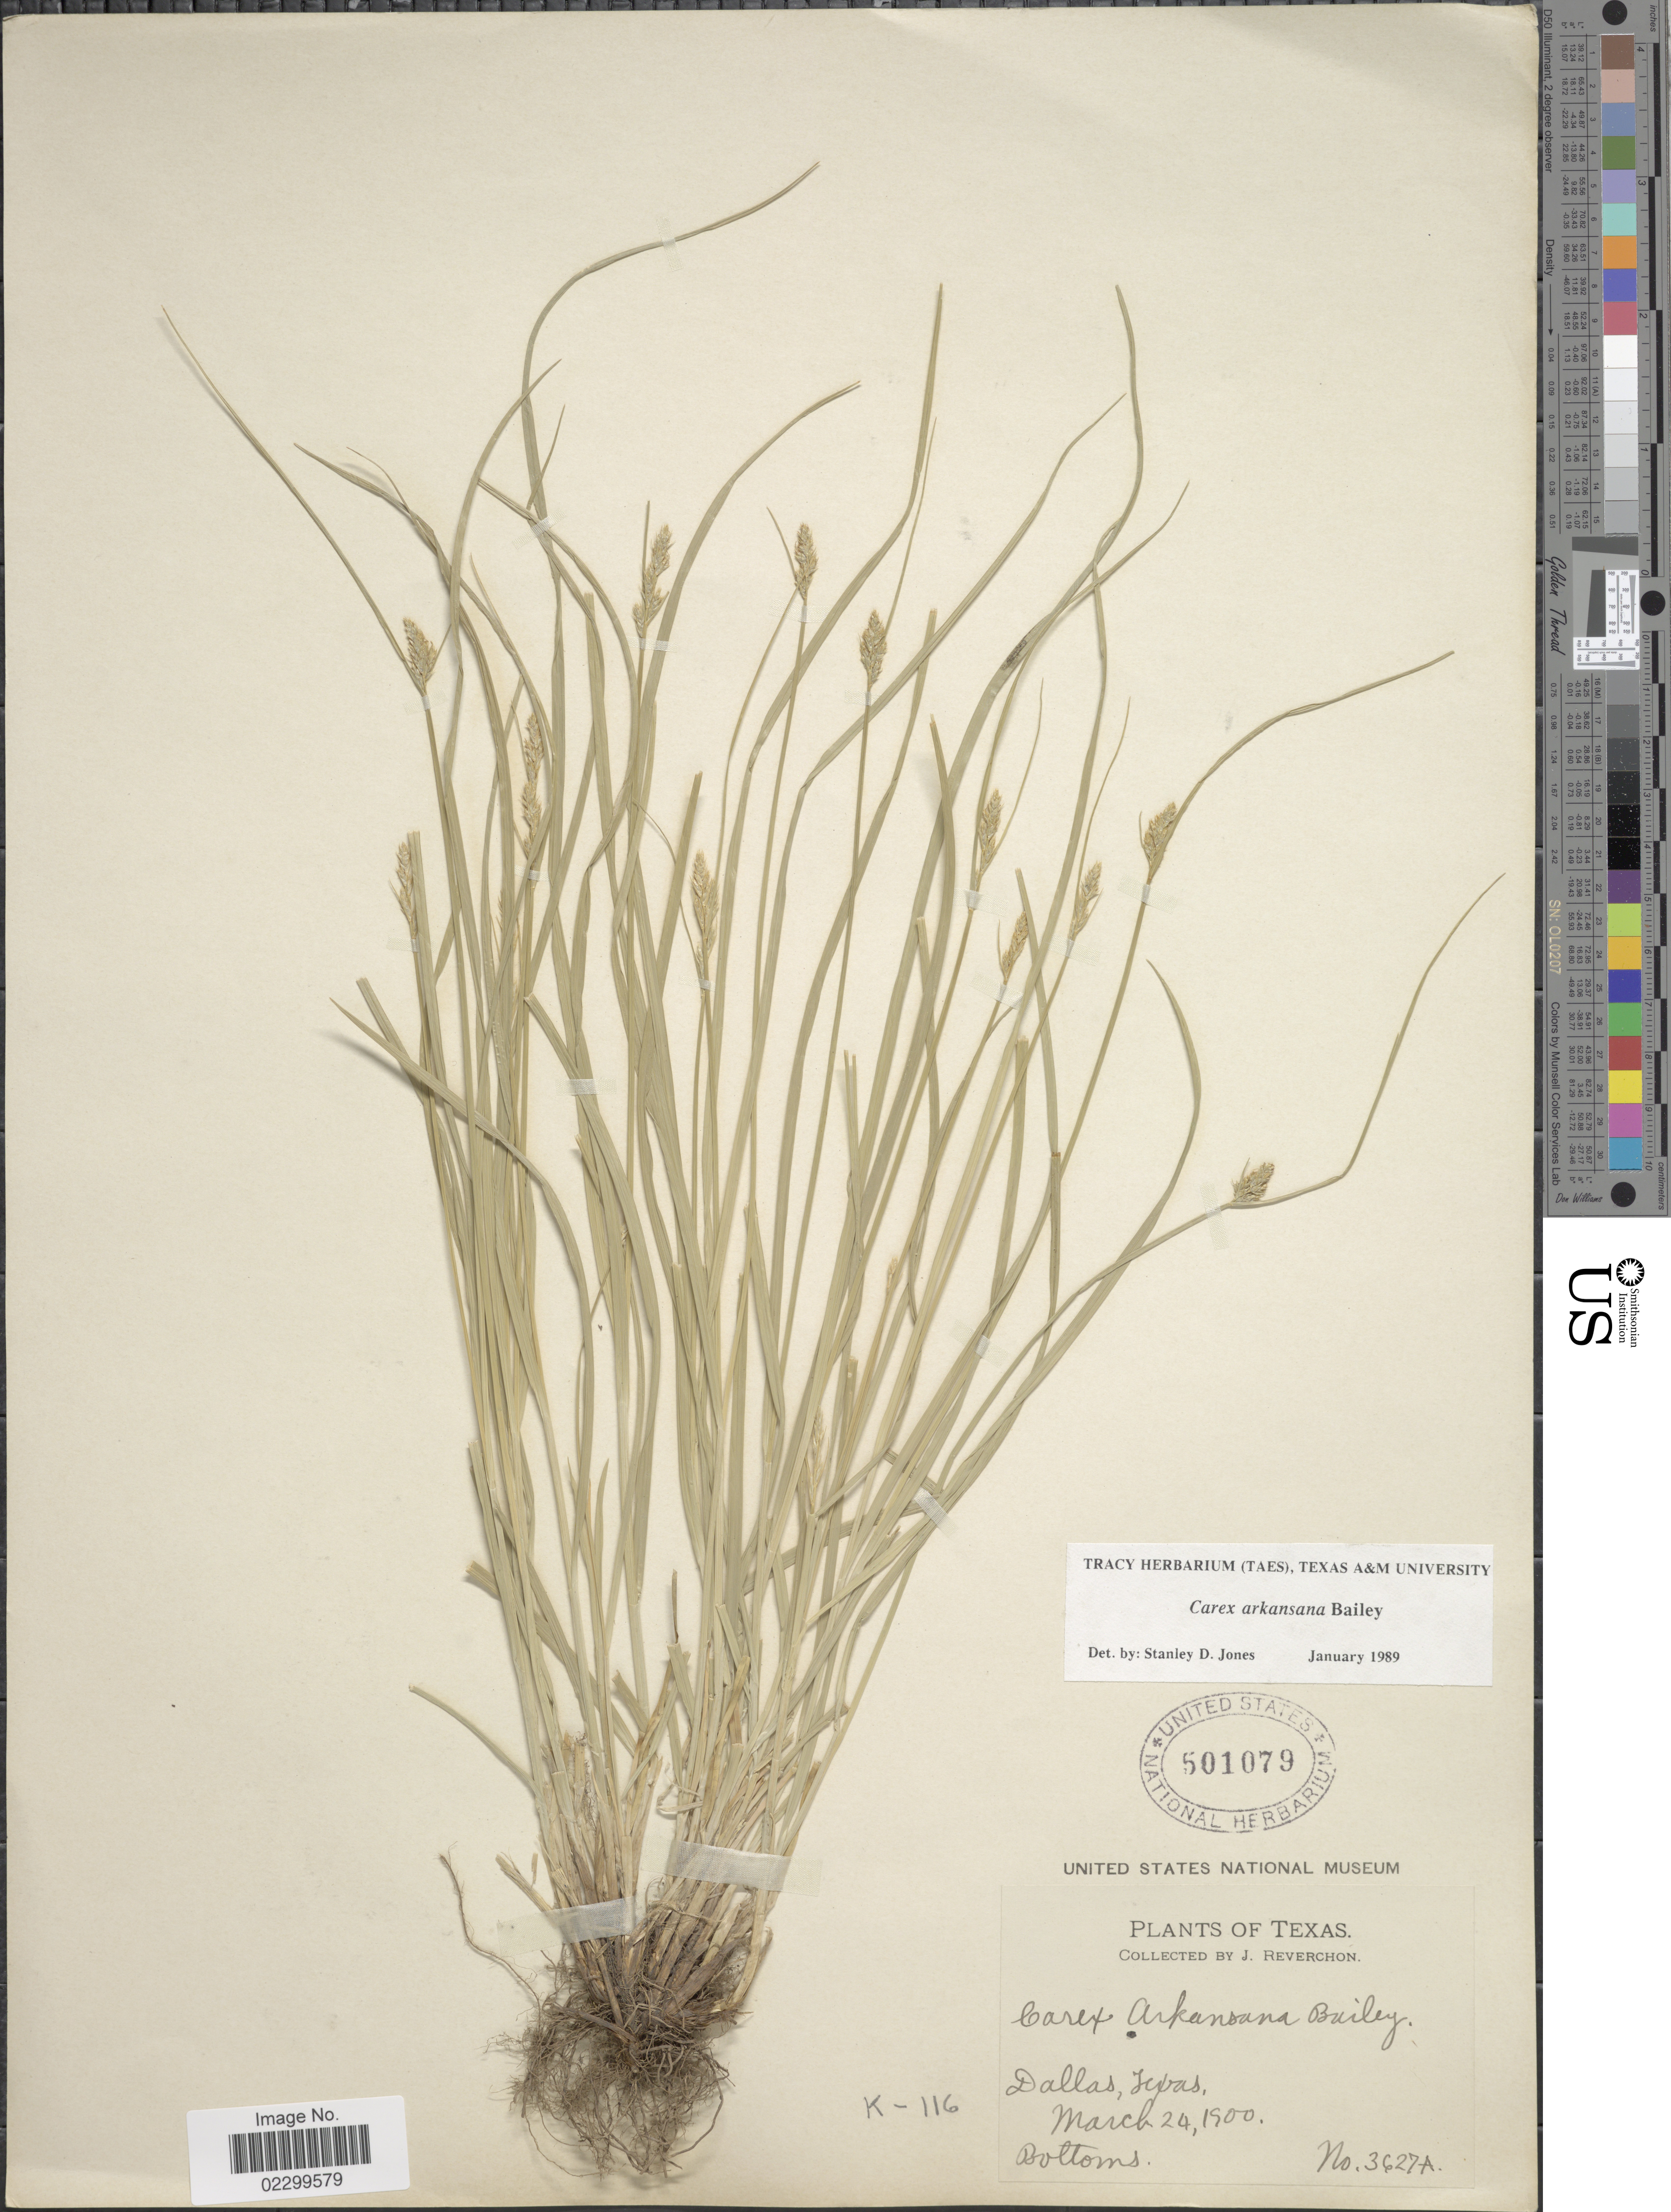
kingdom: Plantae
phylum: Tracheophyta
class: Liliopsida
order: Poales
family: Cyperaceae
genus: Carex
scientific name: Carex arkansana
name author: (L.H. Bailey) L.H. Bailey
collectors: J. Reverchon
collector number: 3627A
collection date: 1900-03-24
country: United States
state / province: Texas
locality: Dallas, Bottoms.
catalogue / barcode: US 501079